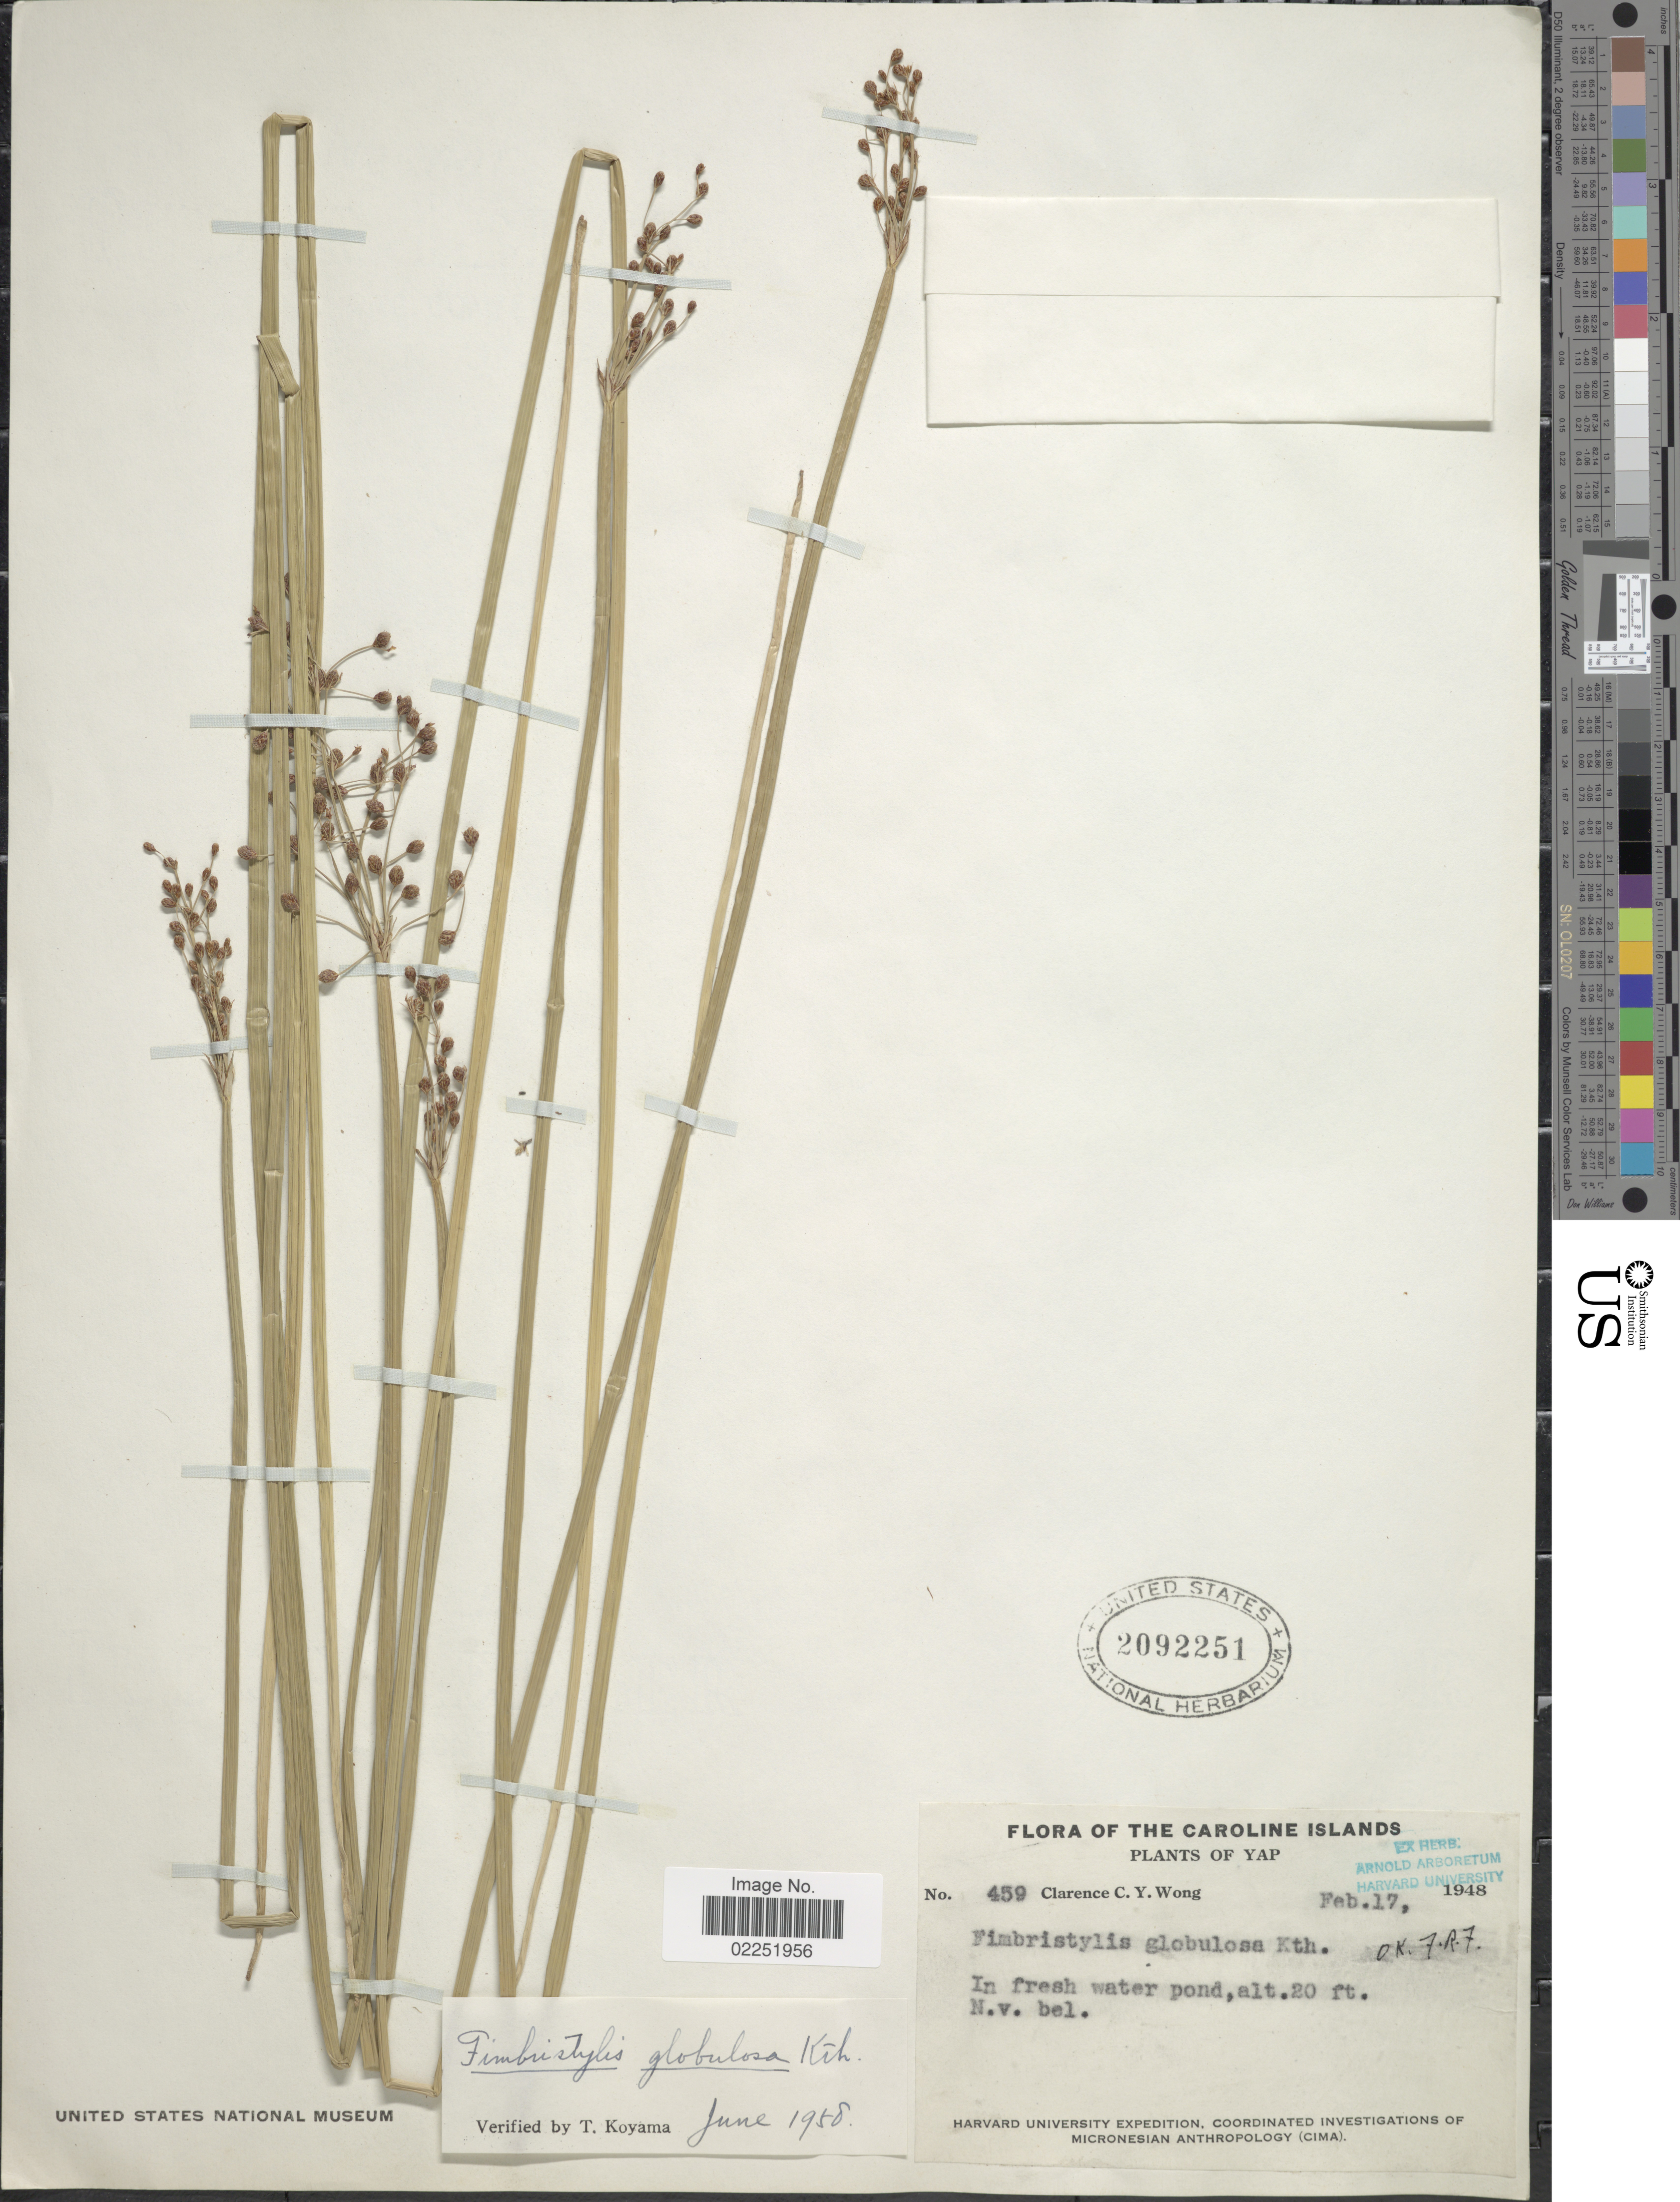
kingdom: Plantae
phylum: Tracheophyta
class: Liliopsida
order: Poales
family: Cyperaceae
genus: Fimbristylis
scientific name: Fimbristylis umbellaris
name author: (Lam.) Vahl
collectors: C. Y. C. Wong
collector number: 459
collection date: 1948-02-17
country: Micronesia, Federated States of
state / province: Yap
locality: The Caroline Islands, In fresh water pond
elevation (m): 6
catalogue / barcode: US 2092251